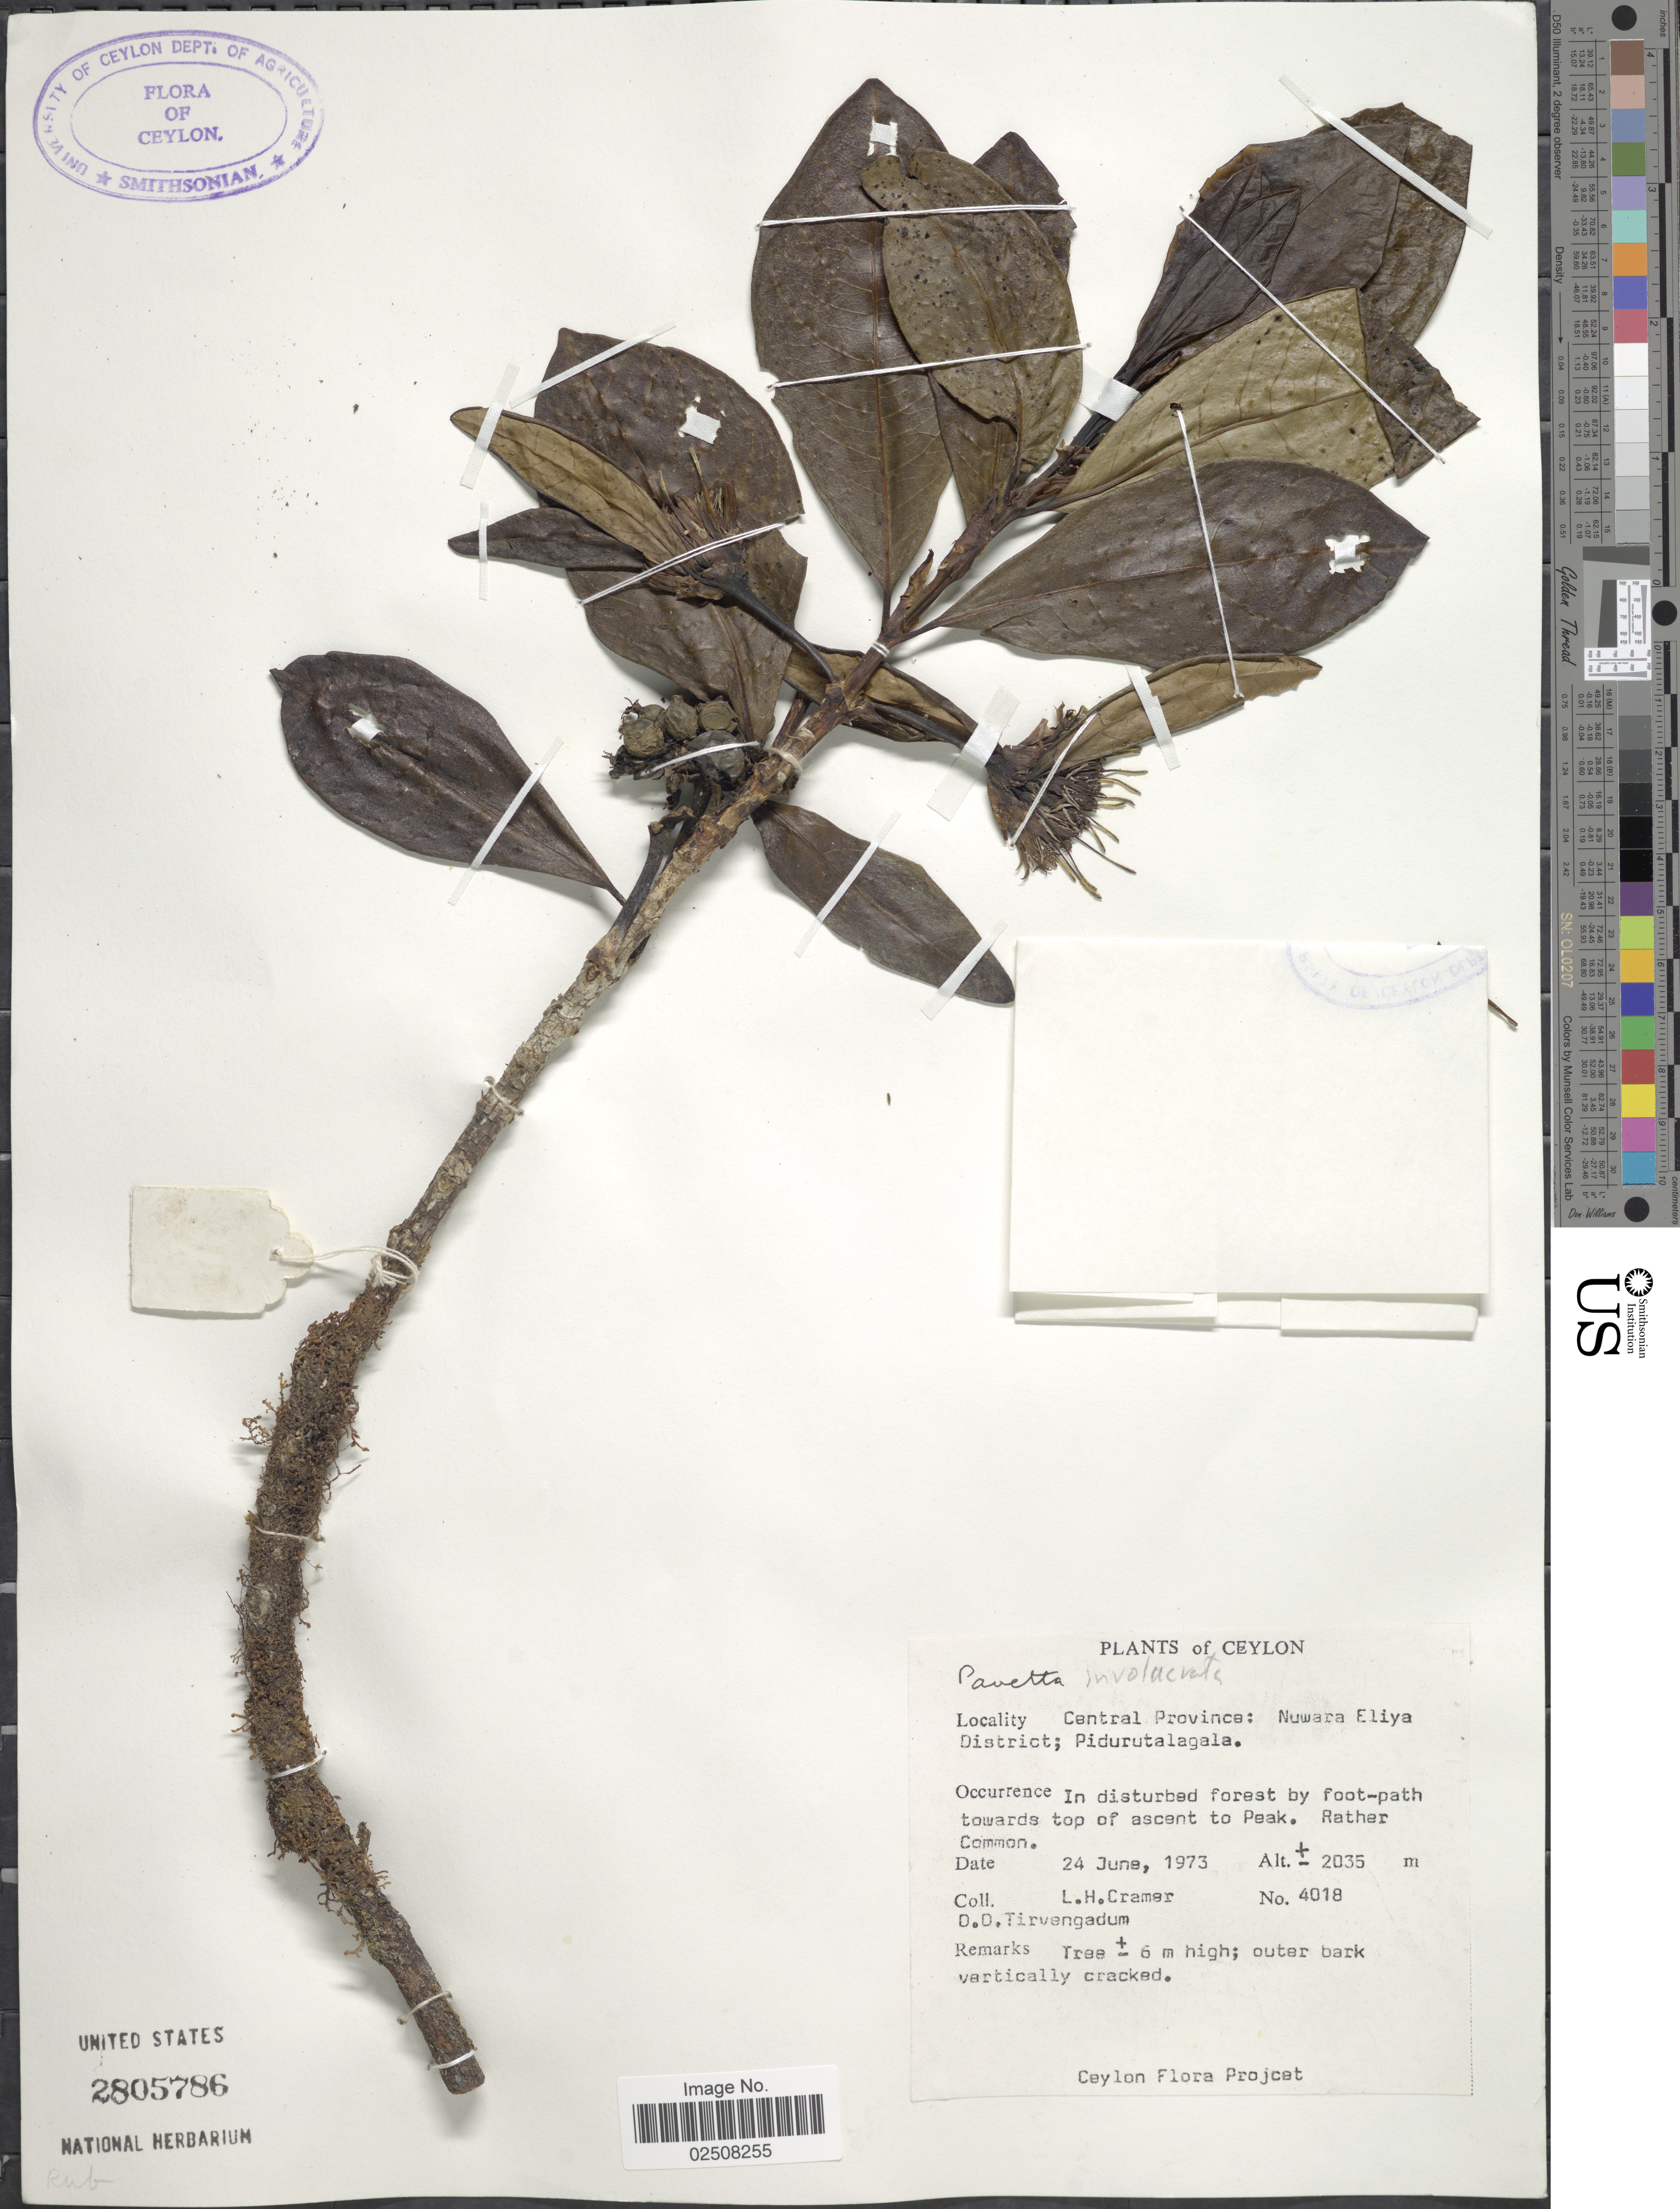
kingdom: Plantae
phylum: Tracheophyta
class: Magnoliopsida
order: Gentianales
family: Rubiaceae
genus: Pavetta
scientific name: Pavetta involucrata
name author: Thwaites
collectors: L. H. Cramer & D. Tirvengadum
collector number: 4018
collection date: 1973-06-24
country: Sri Lanka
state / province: Central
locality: Ceylon, Nuwara Eliya District; Pidurutalagala, In disturbed forest by foot-path towards top of ascent to Peak. rather. Common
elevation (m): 2035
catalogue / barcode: US 2805786